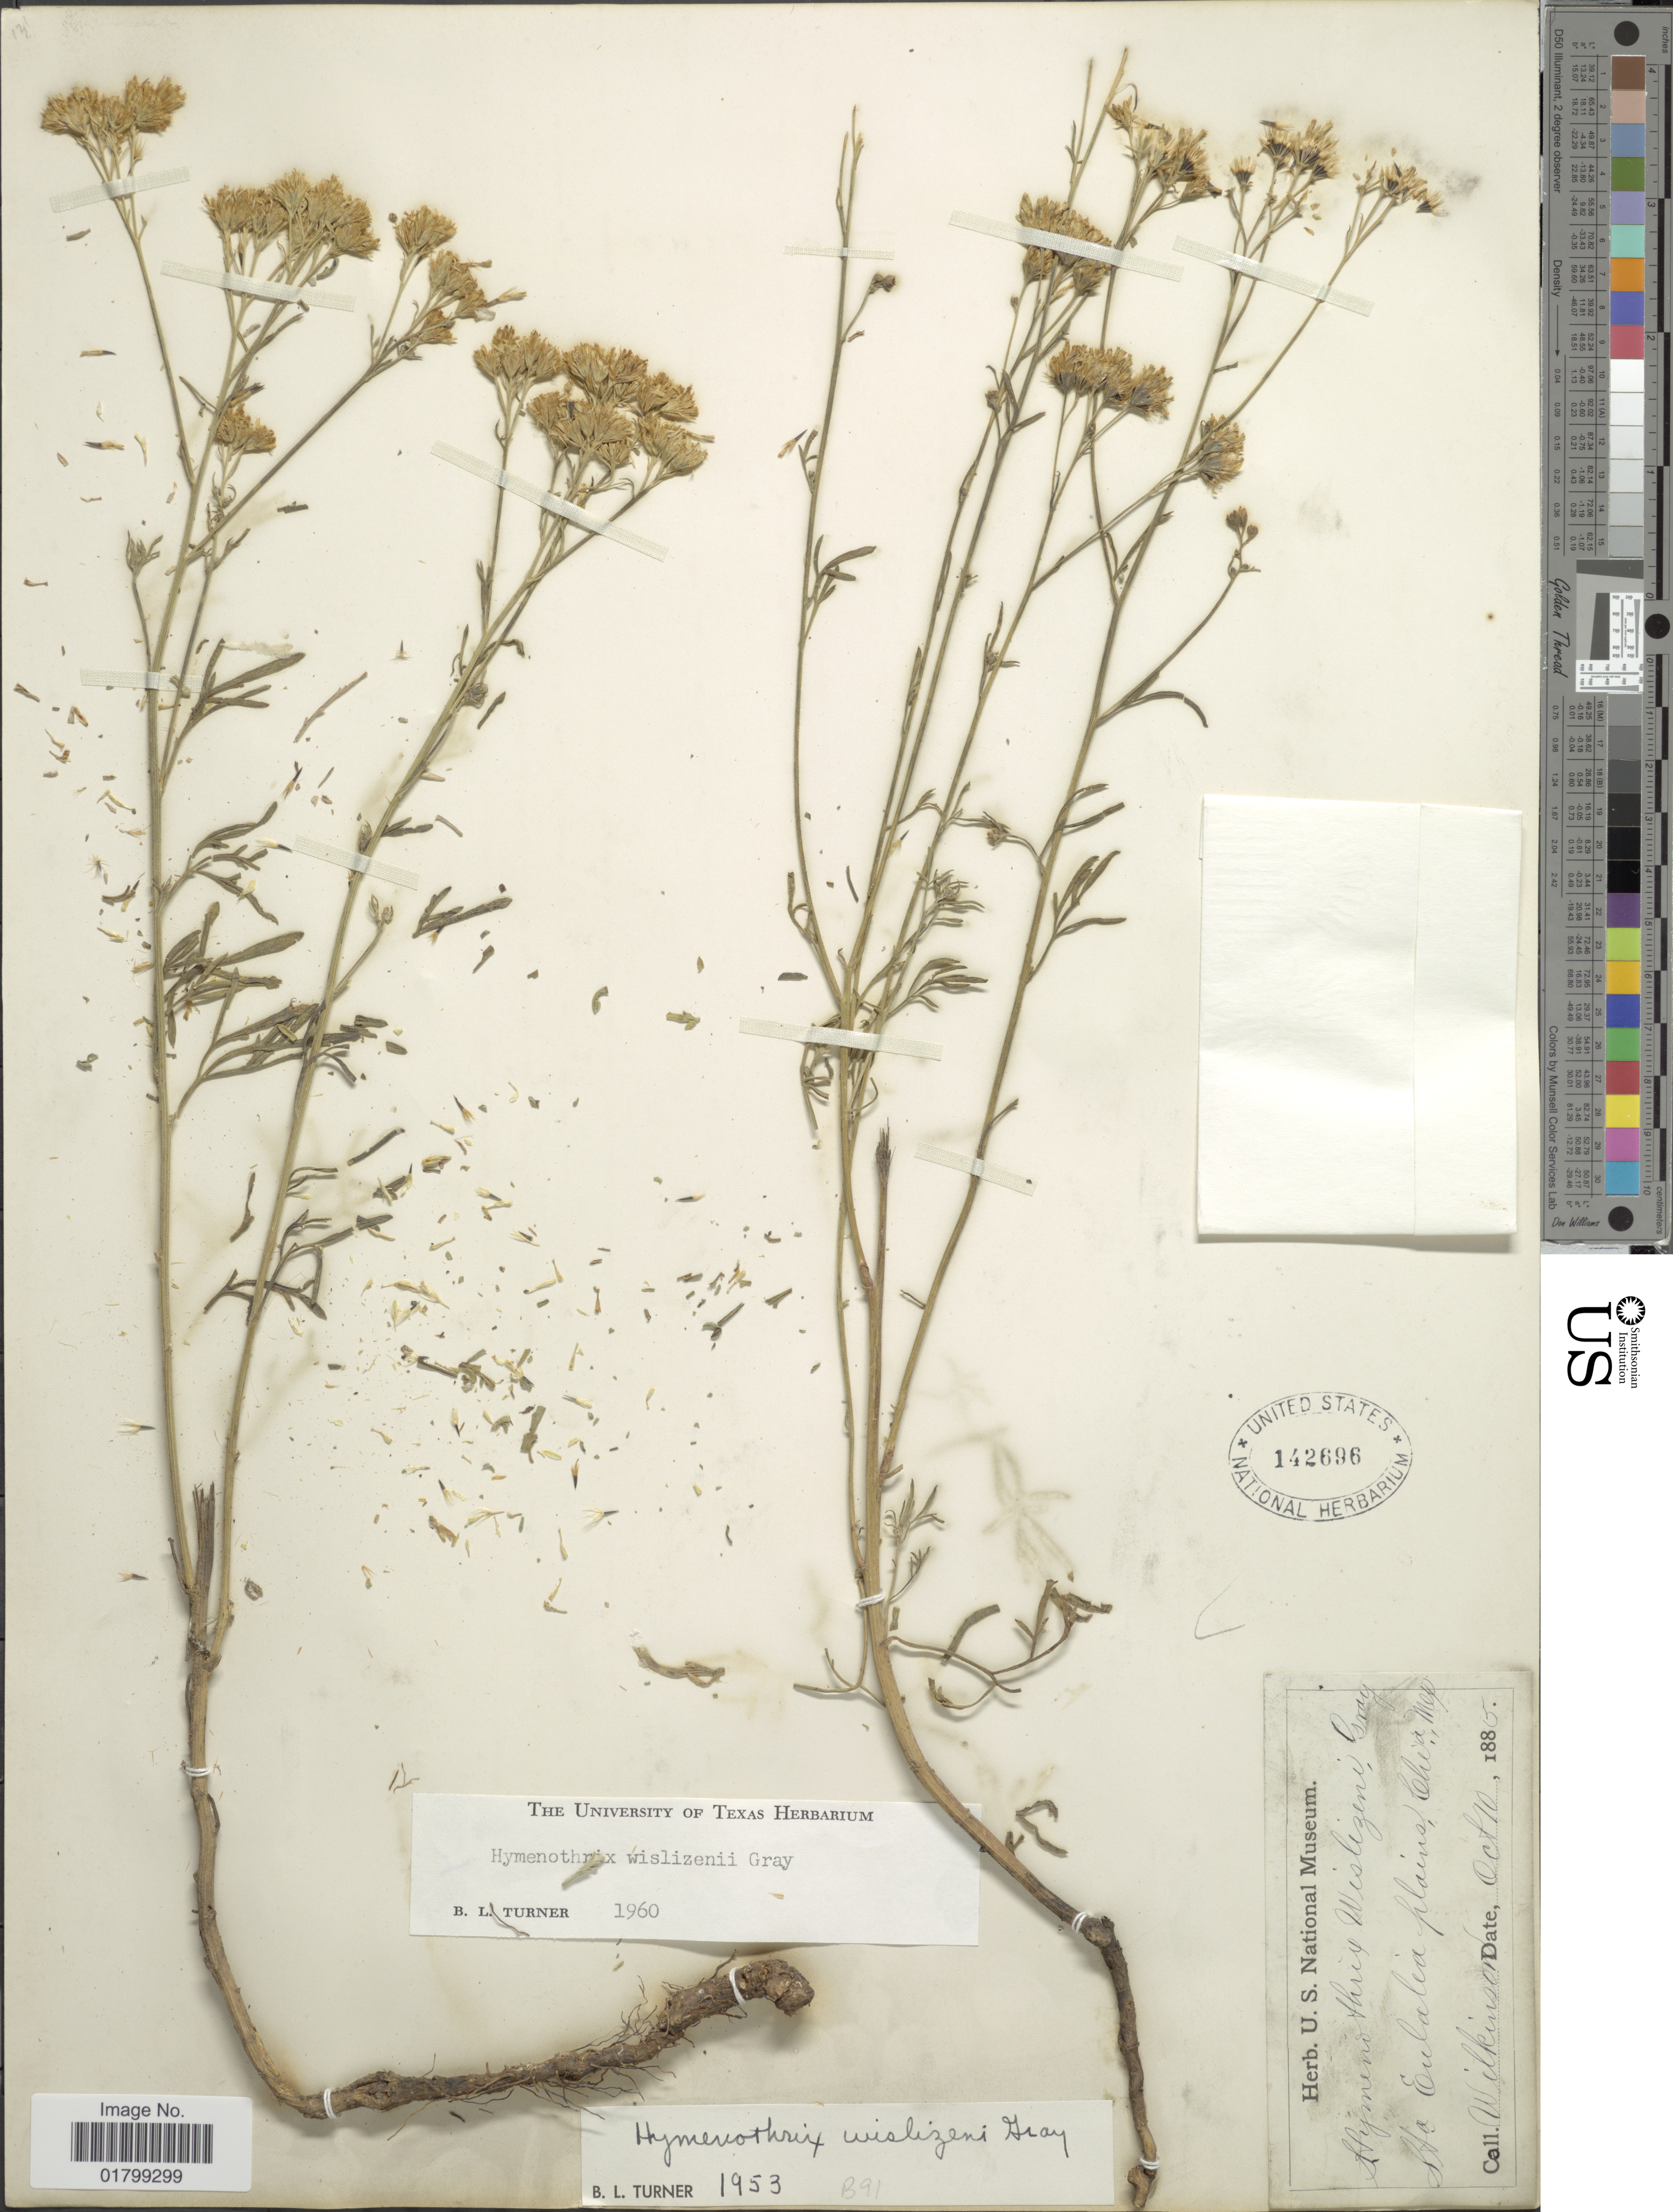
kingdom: Plantae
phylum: Tracheophyta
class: Magnoliopsida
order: Asterales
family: Asteraceae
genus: Hymenothrix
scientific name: Hymenothrix wislizenii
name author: A. Gray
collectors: Wilkinson, --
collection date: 1885-10-10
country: Mexico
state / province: Chiapas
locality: Sta. Eulalia Plains, Chia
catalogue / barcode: US 142696